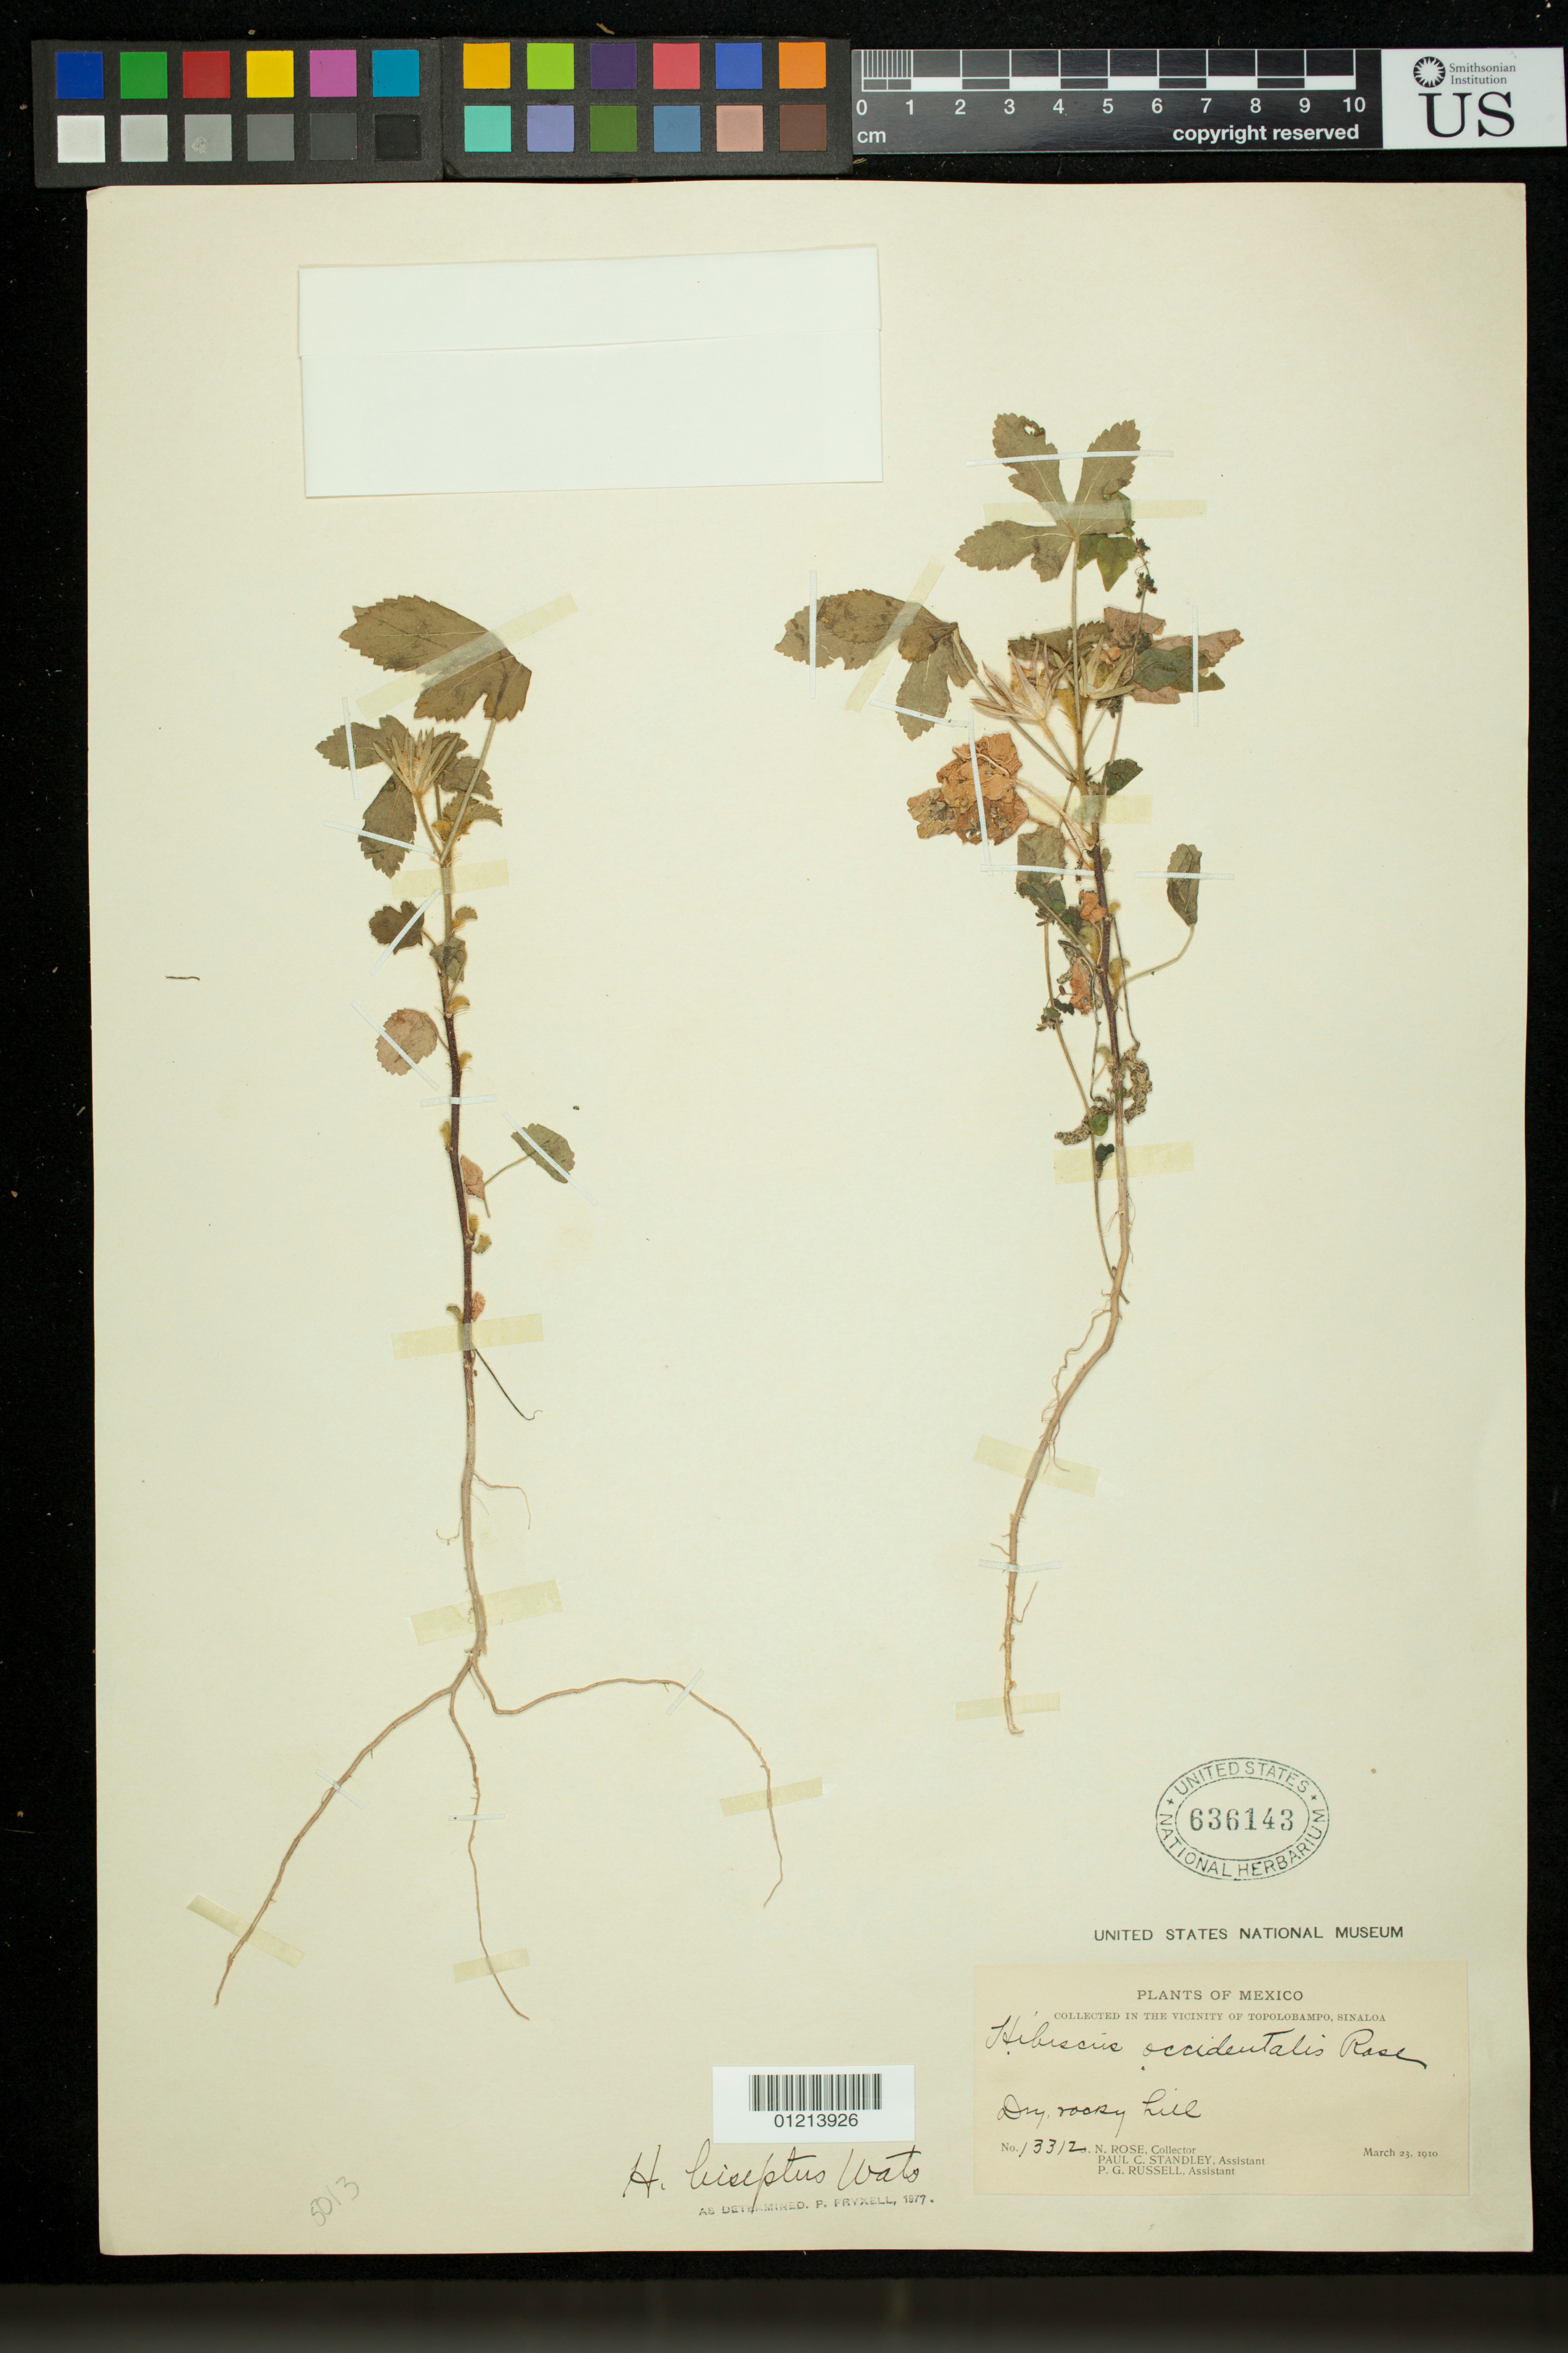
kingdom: Plantae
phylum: Tracheophyta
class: Magnoliopsida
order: Malvales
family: Malvaceae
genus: Hibiscus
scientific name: Hibiscus biseptus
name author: S. Watson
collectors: J. N. Rose, P. C. Standley & P. G. Russell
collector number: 13312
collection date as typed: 23 Mar 1910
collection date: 1910-03-23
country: Mexico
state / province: Sinaloa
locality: Collected in the vicinity of Topolobampo, Sinaloa. Dry, rocky hill.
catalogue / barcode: US 636143